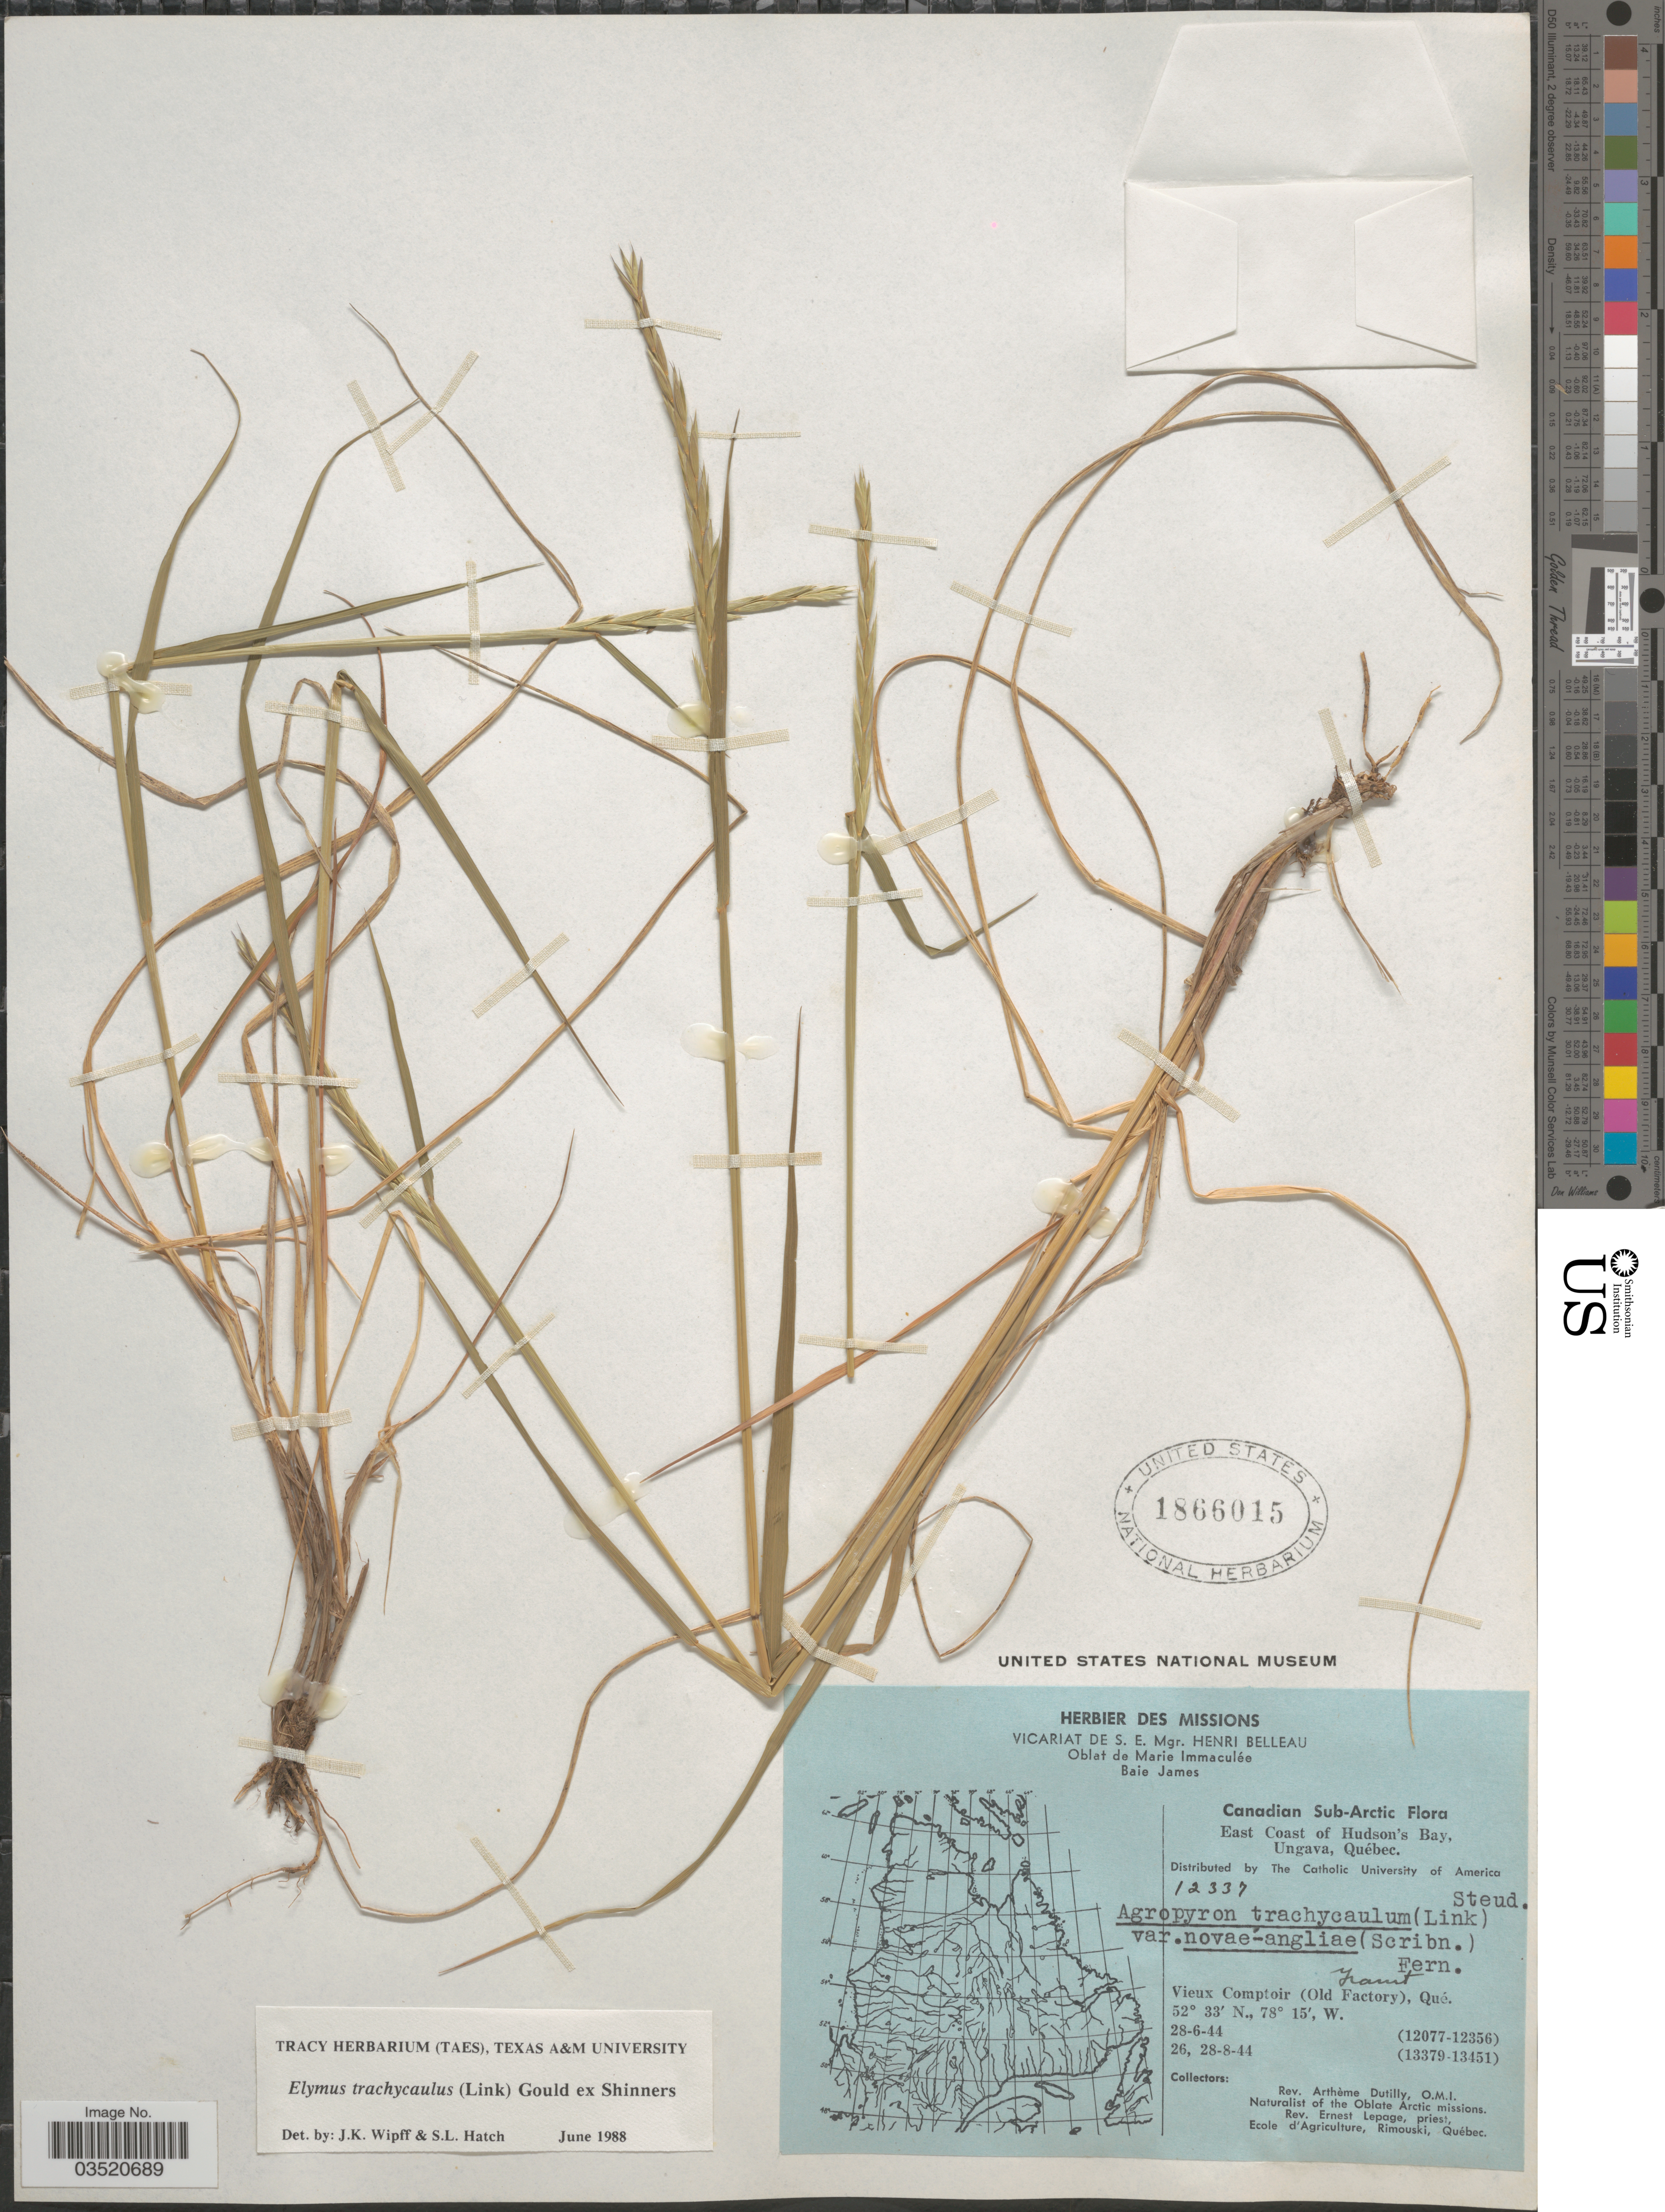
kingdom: Plantae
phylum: Tracheophyta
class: Liliopsida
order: Poales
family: Poaceae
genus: Elymus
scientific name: Elymus trachycaulus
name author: (Link) Gould ex Shinners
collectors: P. Dutilly & E. Lepage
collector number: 12337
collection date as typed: Transcribed d/m/y: 28/6/44 to 28/8/44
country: Canada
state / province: Quebec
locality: Canadian Sub-Arctic. East Coast of Hudson's Bay, Ungava. Vieux Comptoir (Old Factory) Oblat Arctic missions.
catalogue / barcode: US 1866015